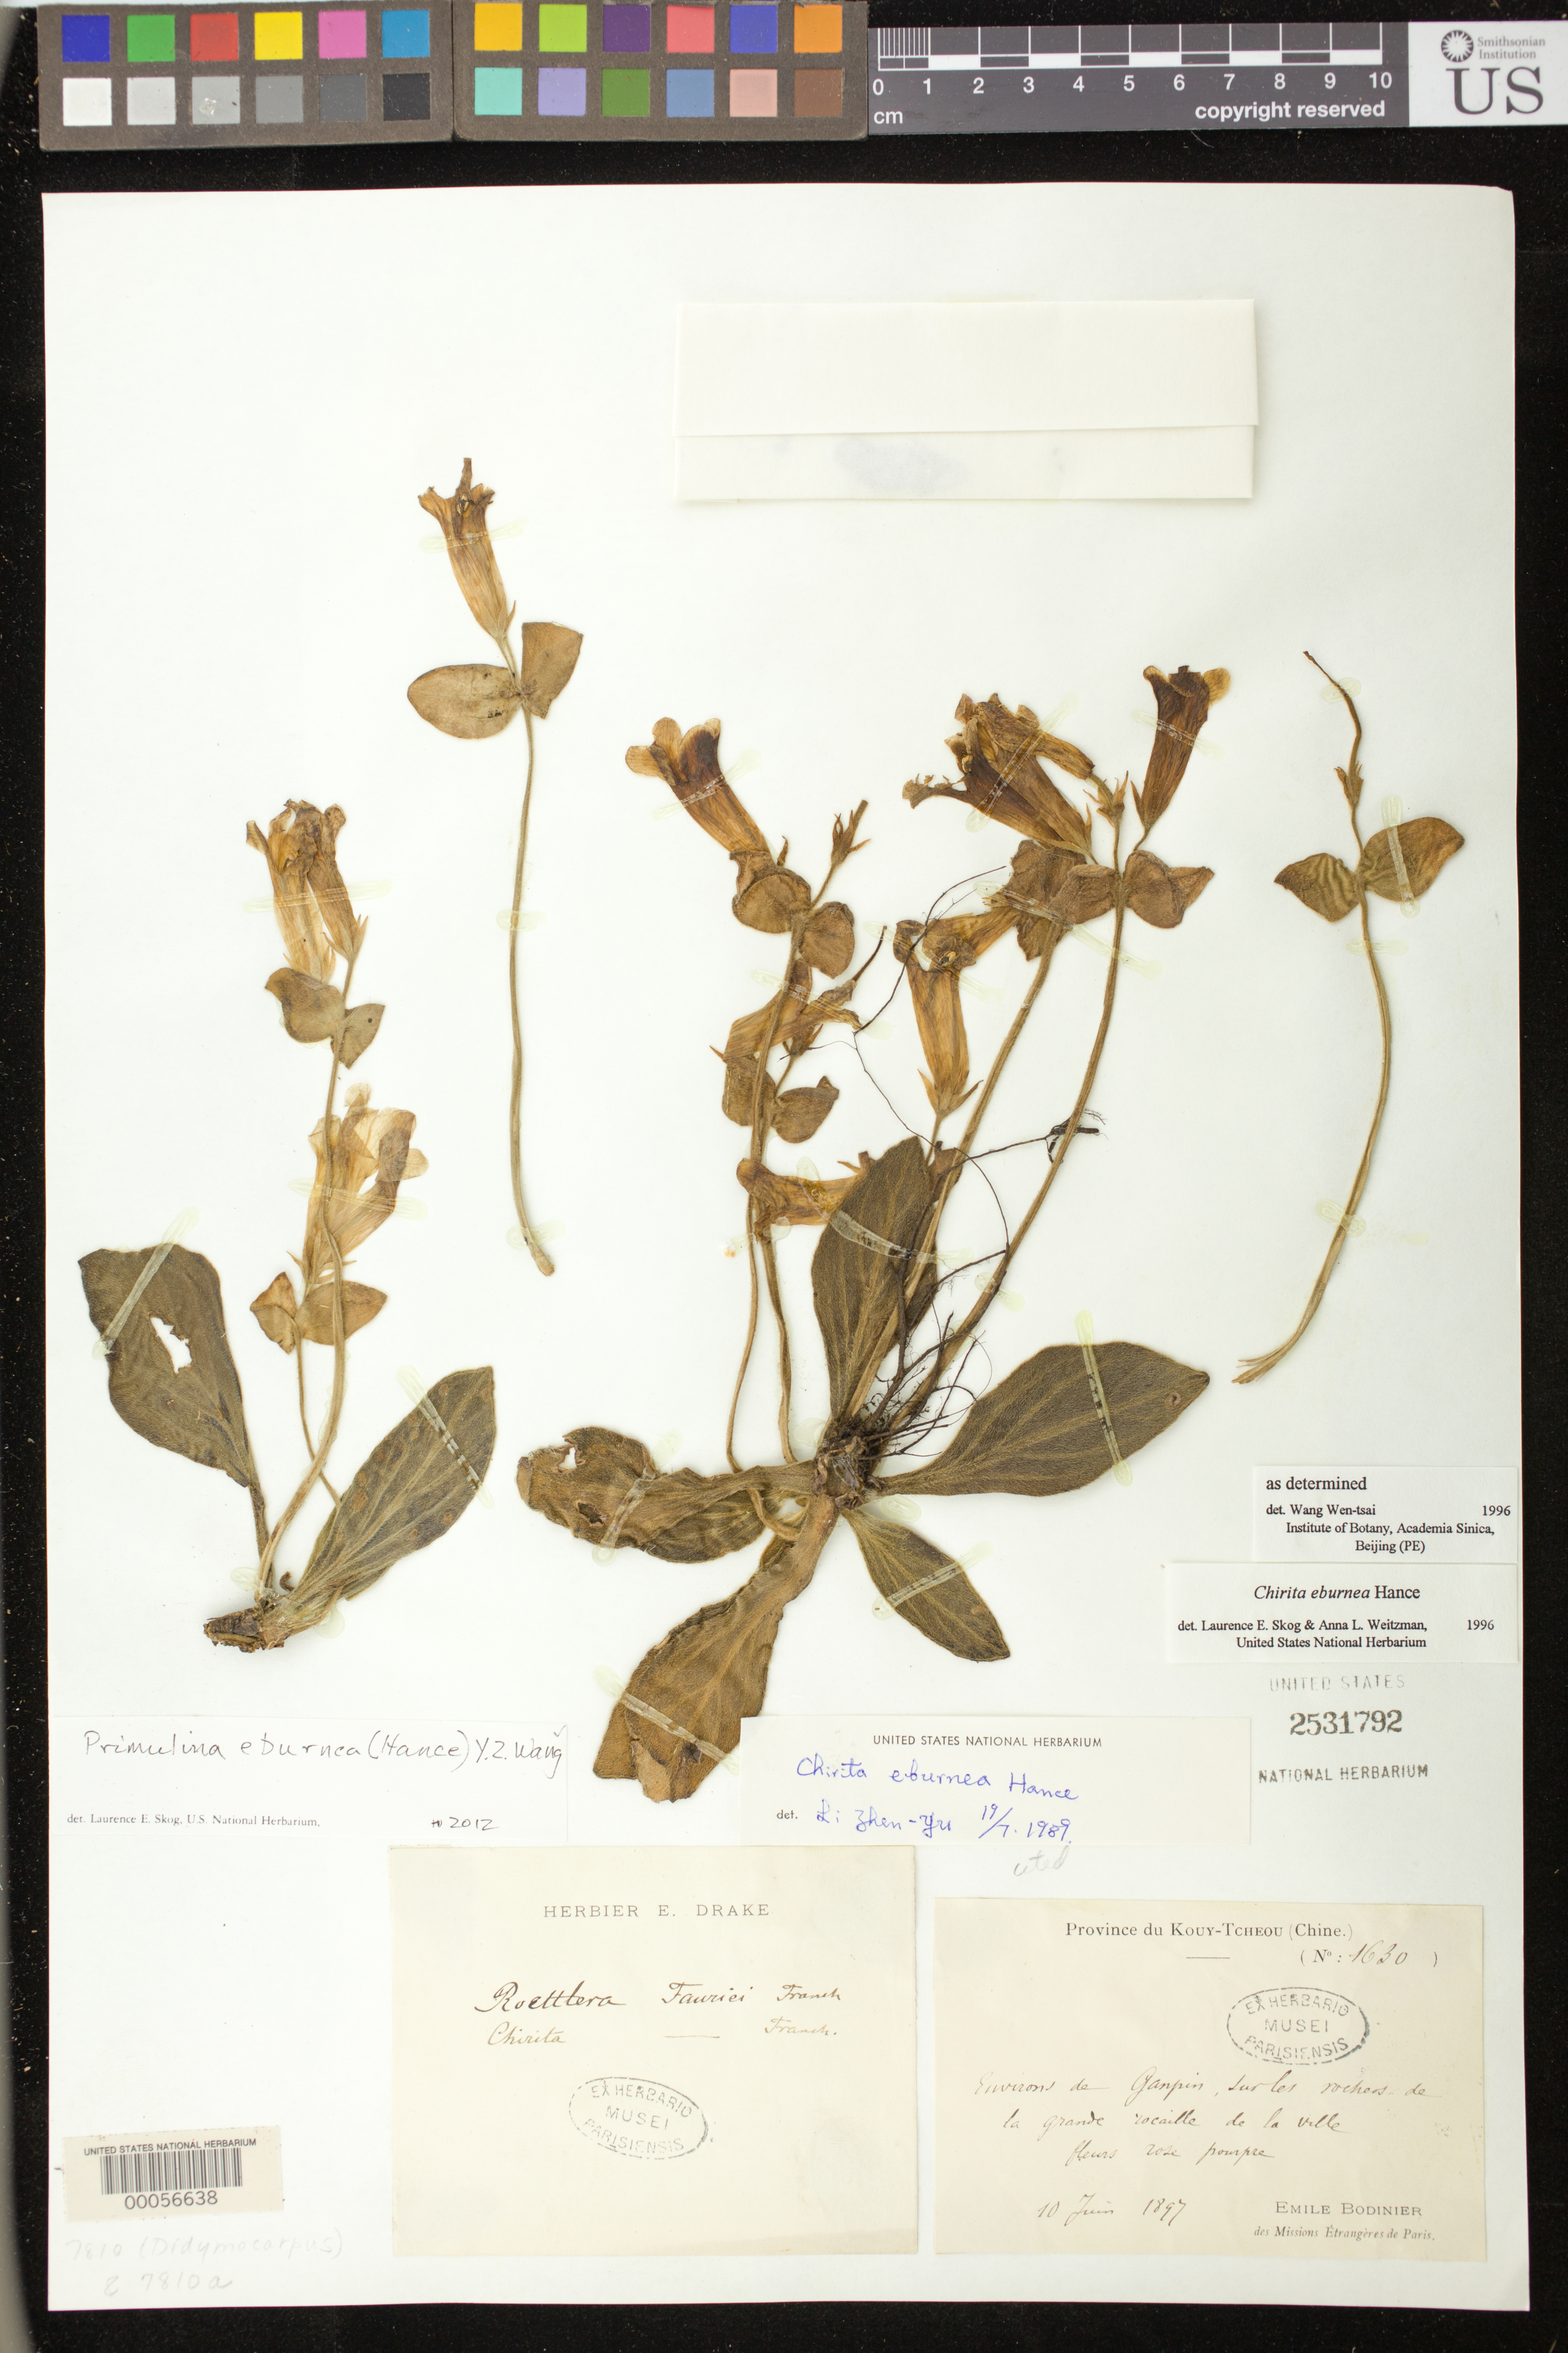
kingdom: Plantae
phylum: Tracheophyta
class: Magnoliopsida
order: Lamiales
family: Gesneriaceae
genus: Primulina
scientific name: Primulina eburnea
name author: (Hance) Y.Z. Wang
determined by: Skog, Laurence E.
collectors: E. Bodinier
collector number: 1630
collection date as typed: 10 Jun 1897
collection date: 1897-06-10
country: China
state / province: Guizhou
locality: Prov du kouy-tcheou, environs de ganpin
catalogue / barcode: US 2531792